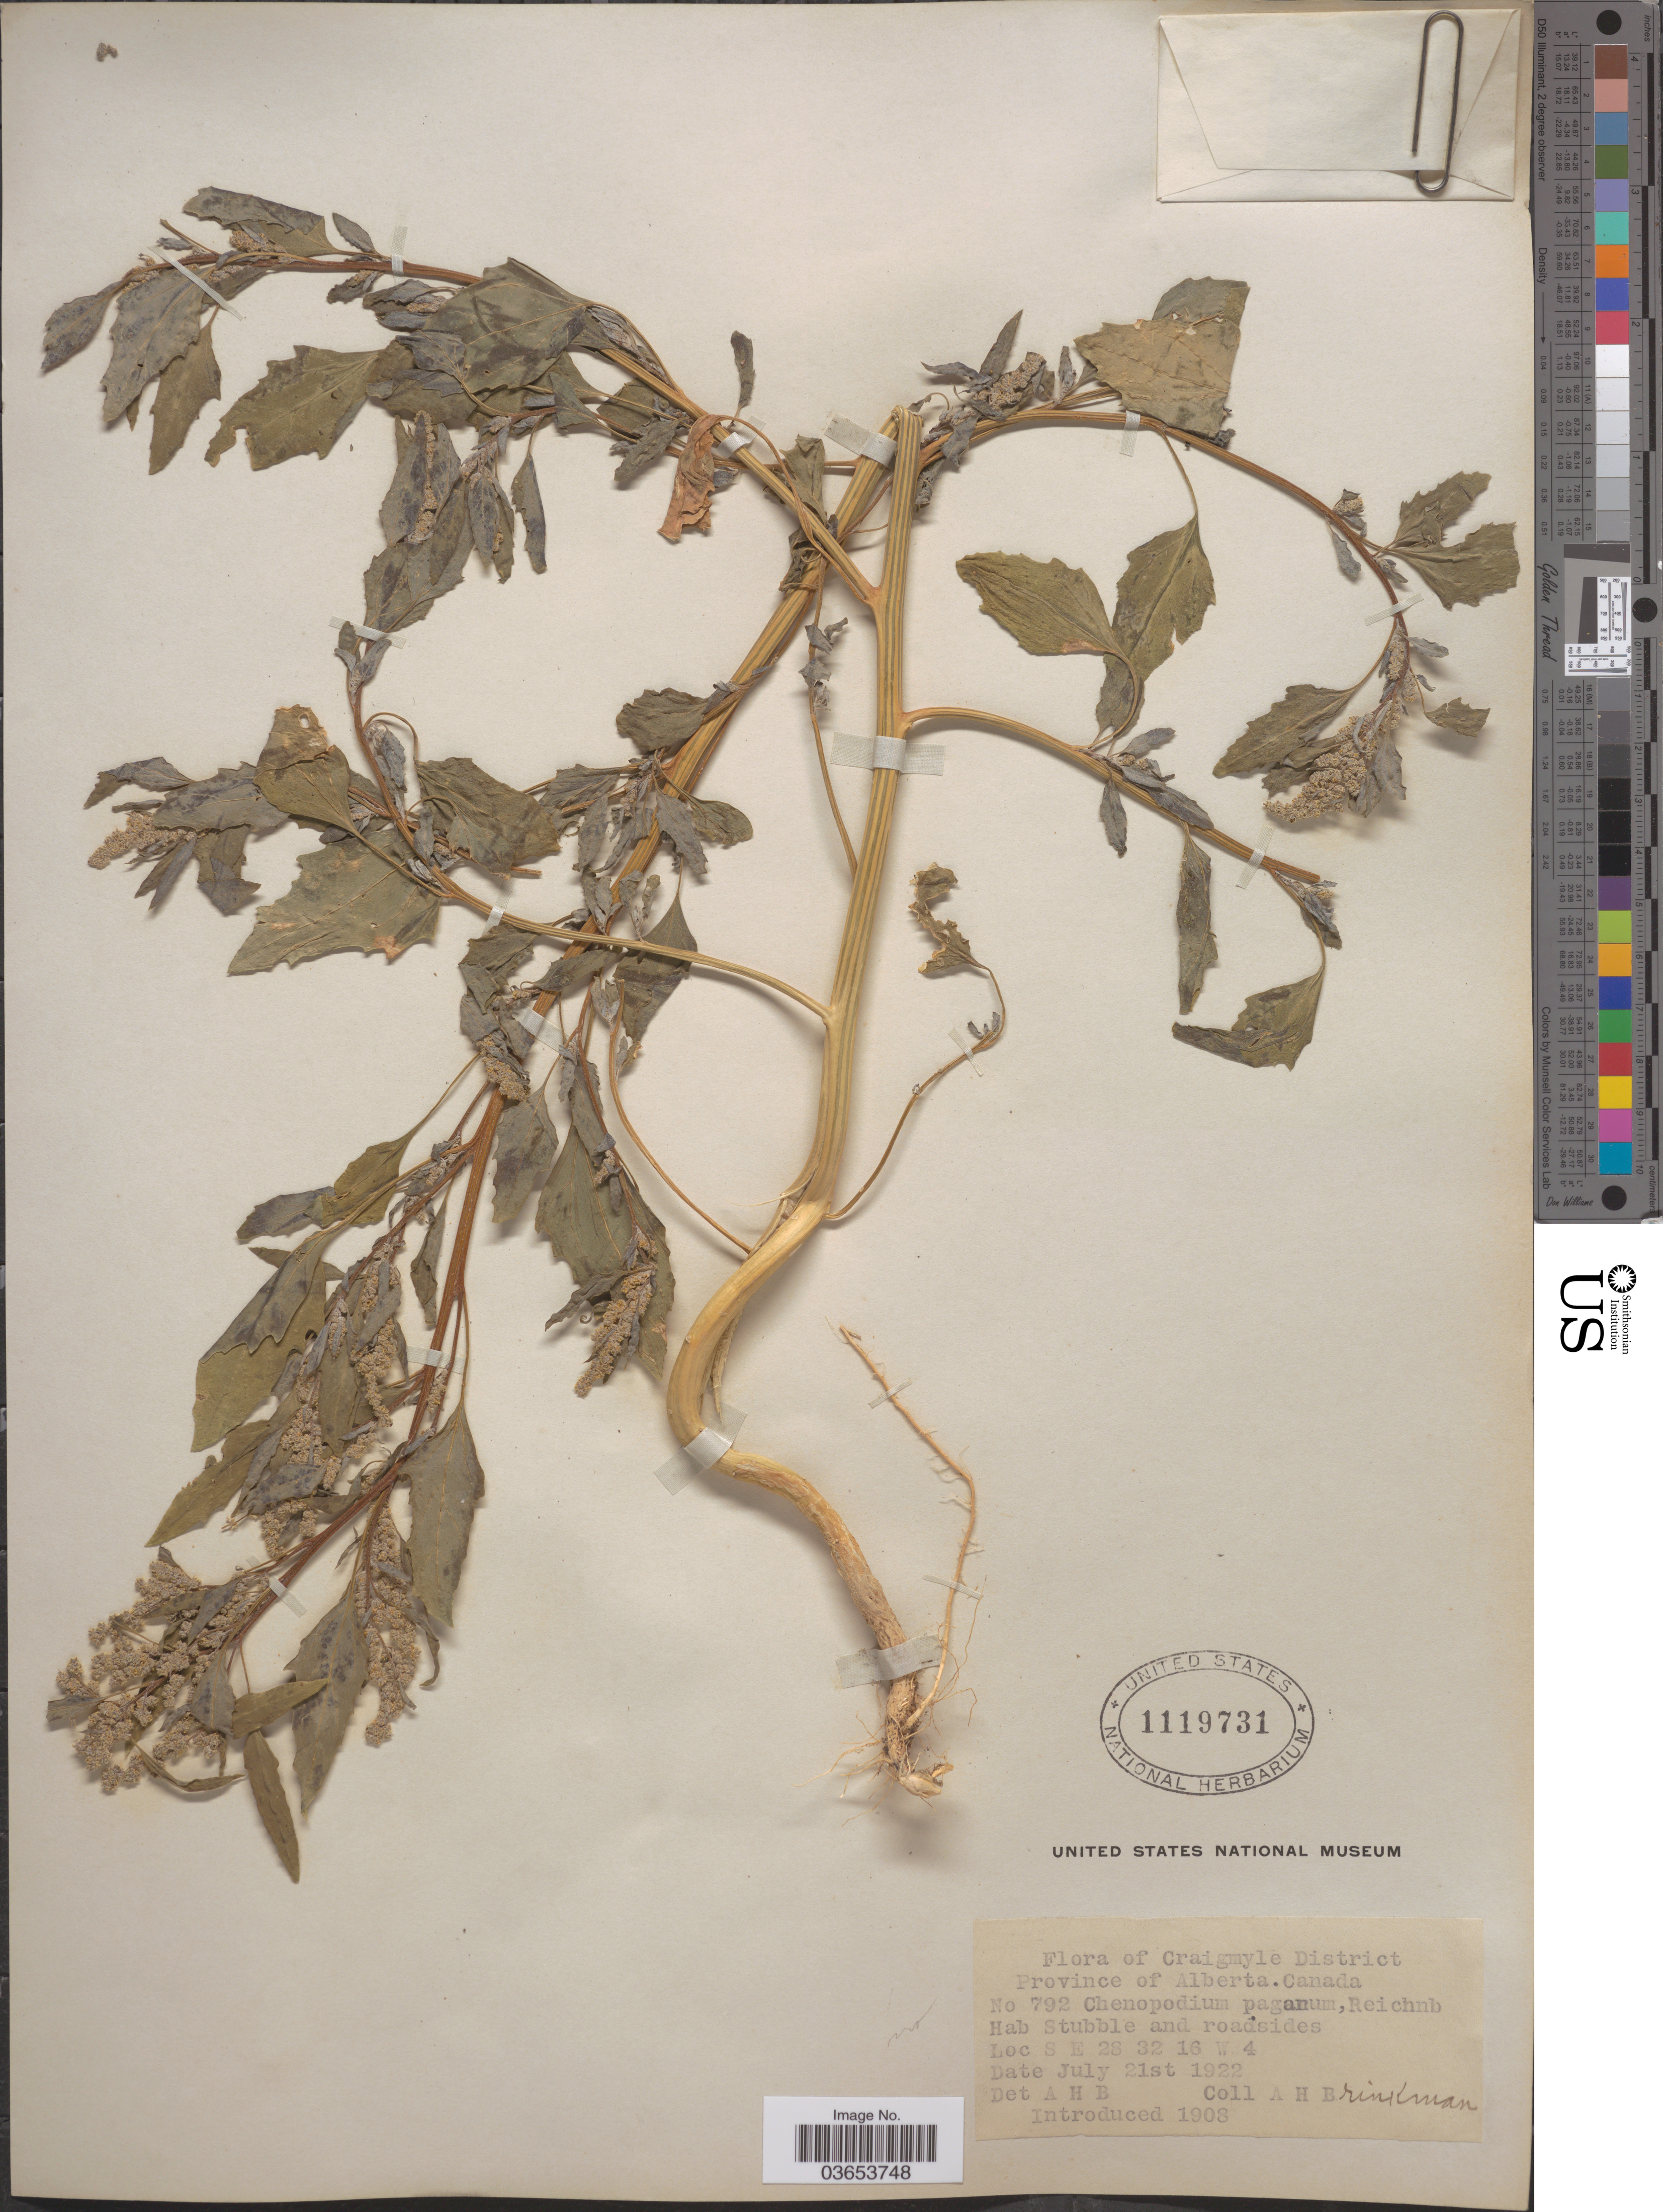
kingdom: Plantae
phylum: Tracheophyta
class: Magnoliopsida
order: Caryophyllales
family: Amaranthaceae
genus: Chenopodium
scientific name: Chenopodium paganum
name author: Rchb.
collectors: A. Brinkman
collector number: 792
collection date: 1922-07-21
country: Canada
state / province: Alberta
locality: Craigmyle District.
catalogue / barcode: US 1119731